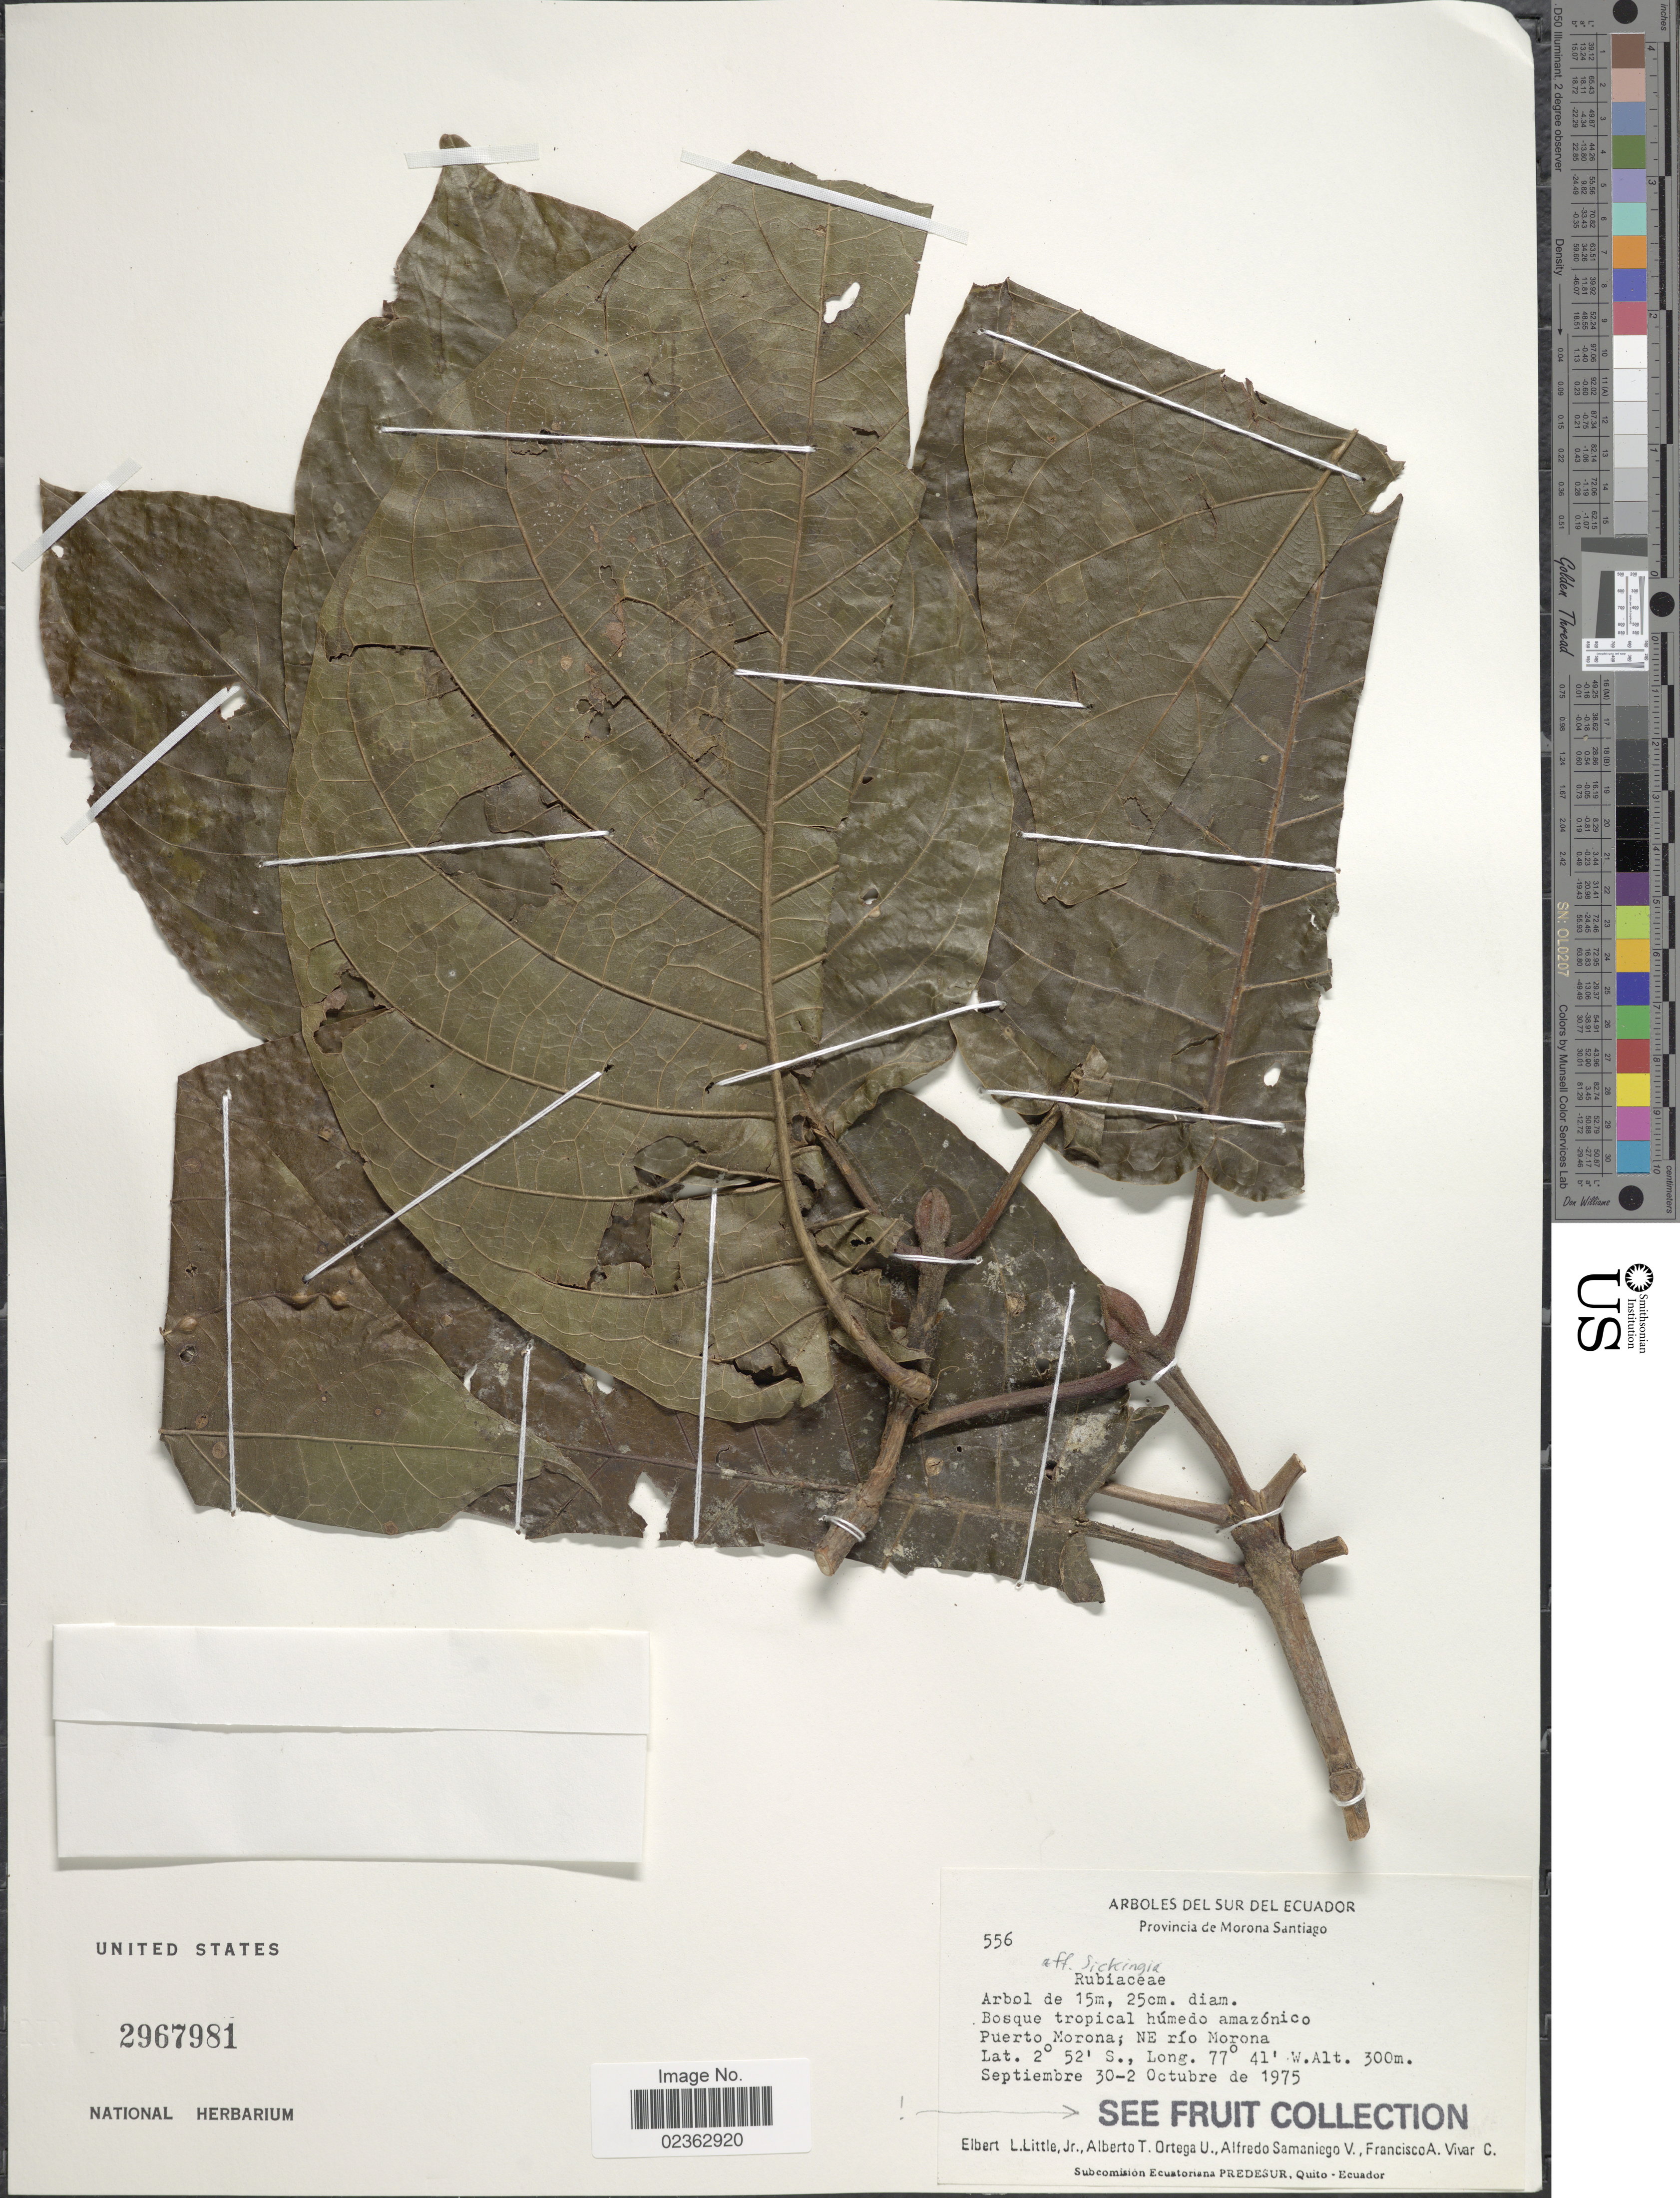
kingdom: Plantae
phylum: Tracheophyta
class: Magnoliopsida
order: Gentianales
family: Rubiaceae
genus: Simira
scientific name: Simira sp.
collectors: E. L. Little, A. T. Ortega U., A. V. Samaniego & F. A. Vivar C.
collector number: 556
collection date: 1975-09-30/1975-10-02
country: Ecuador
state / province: Morona-Santiago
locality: Bosque tropical humedo amazonico Puerto Morona; NE rio Morona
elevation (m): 300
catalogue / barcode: US 2967981